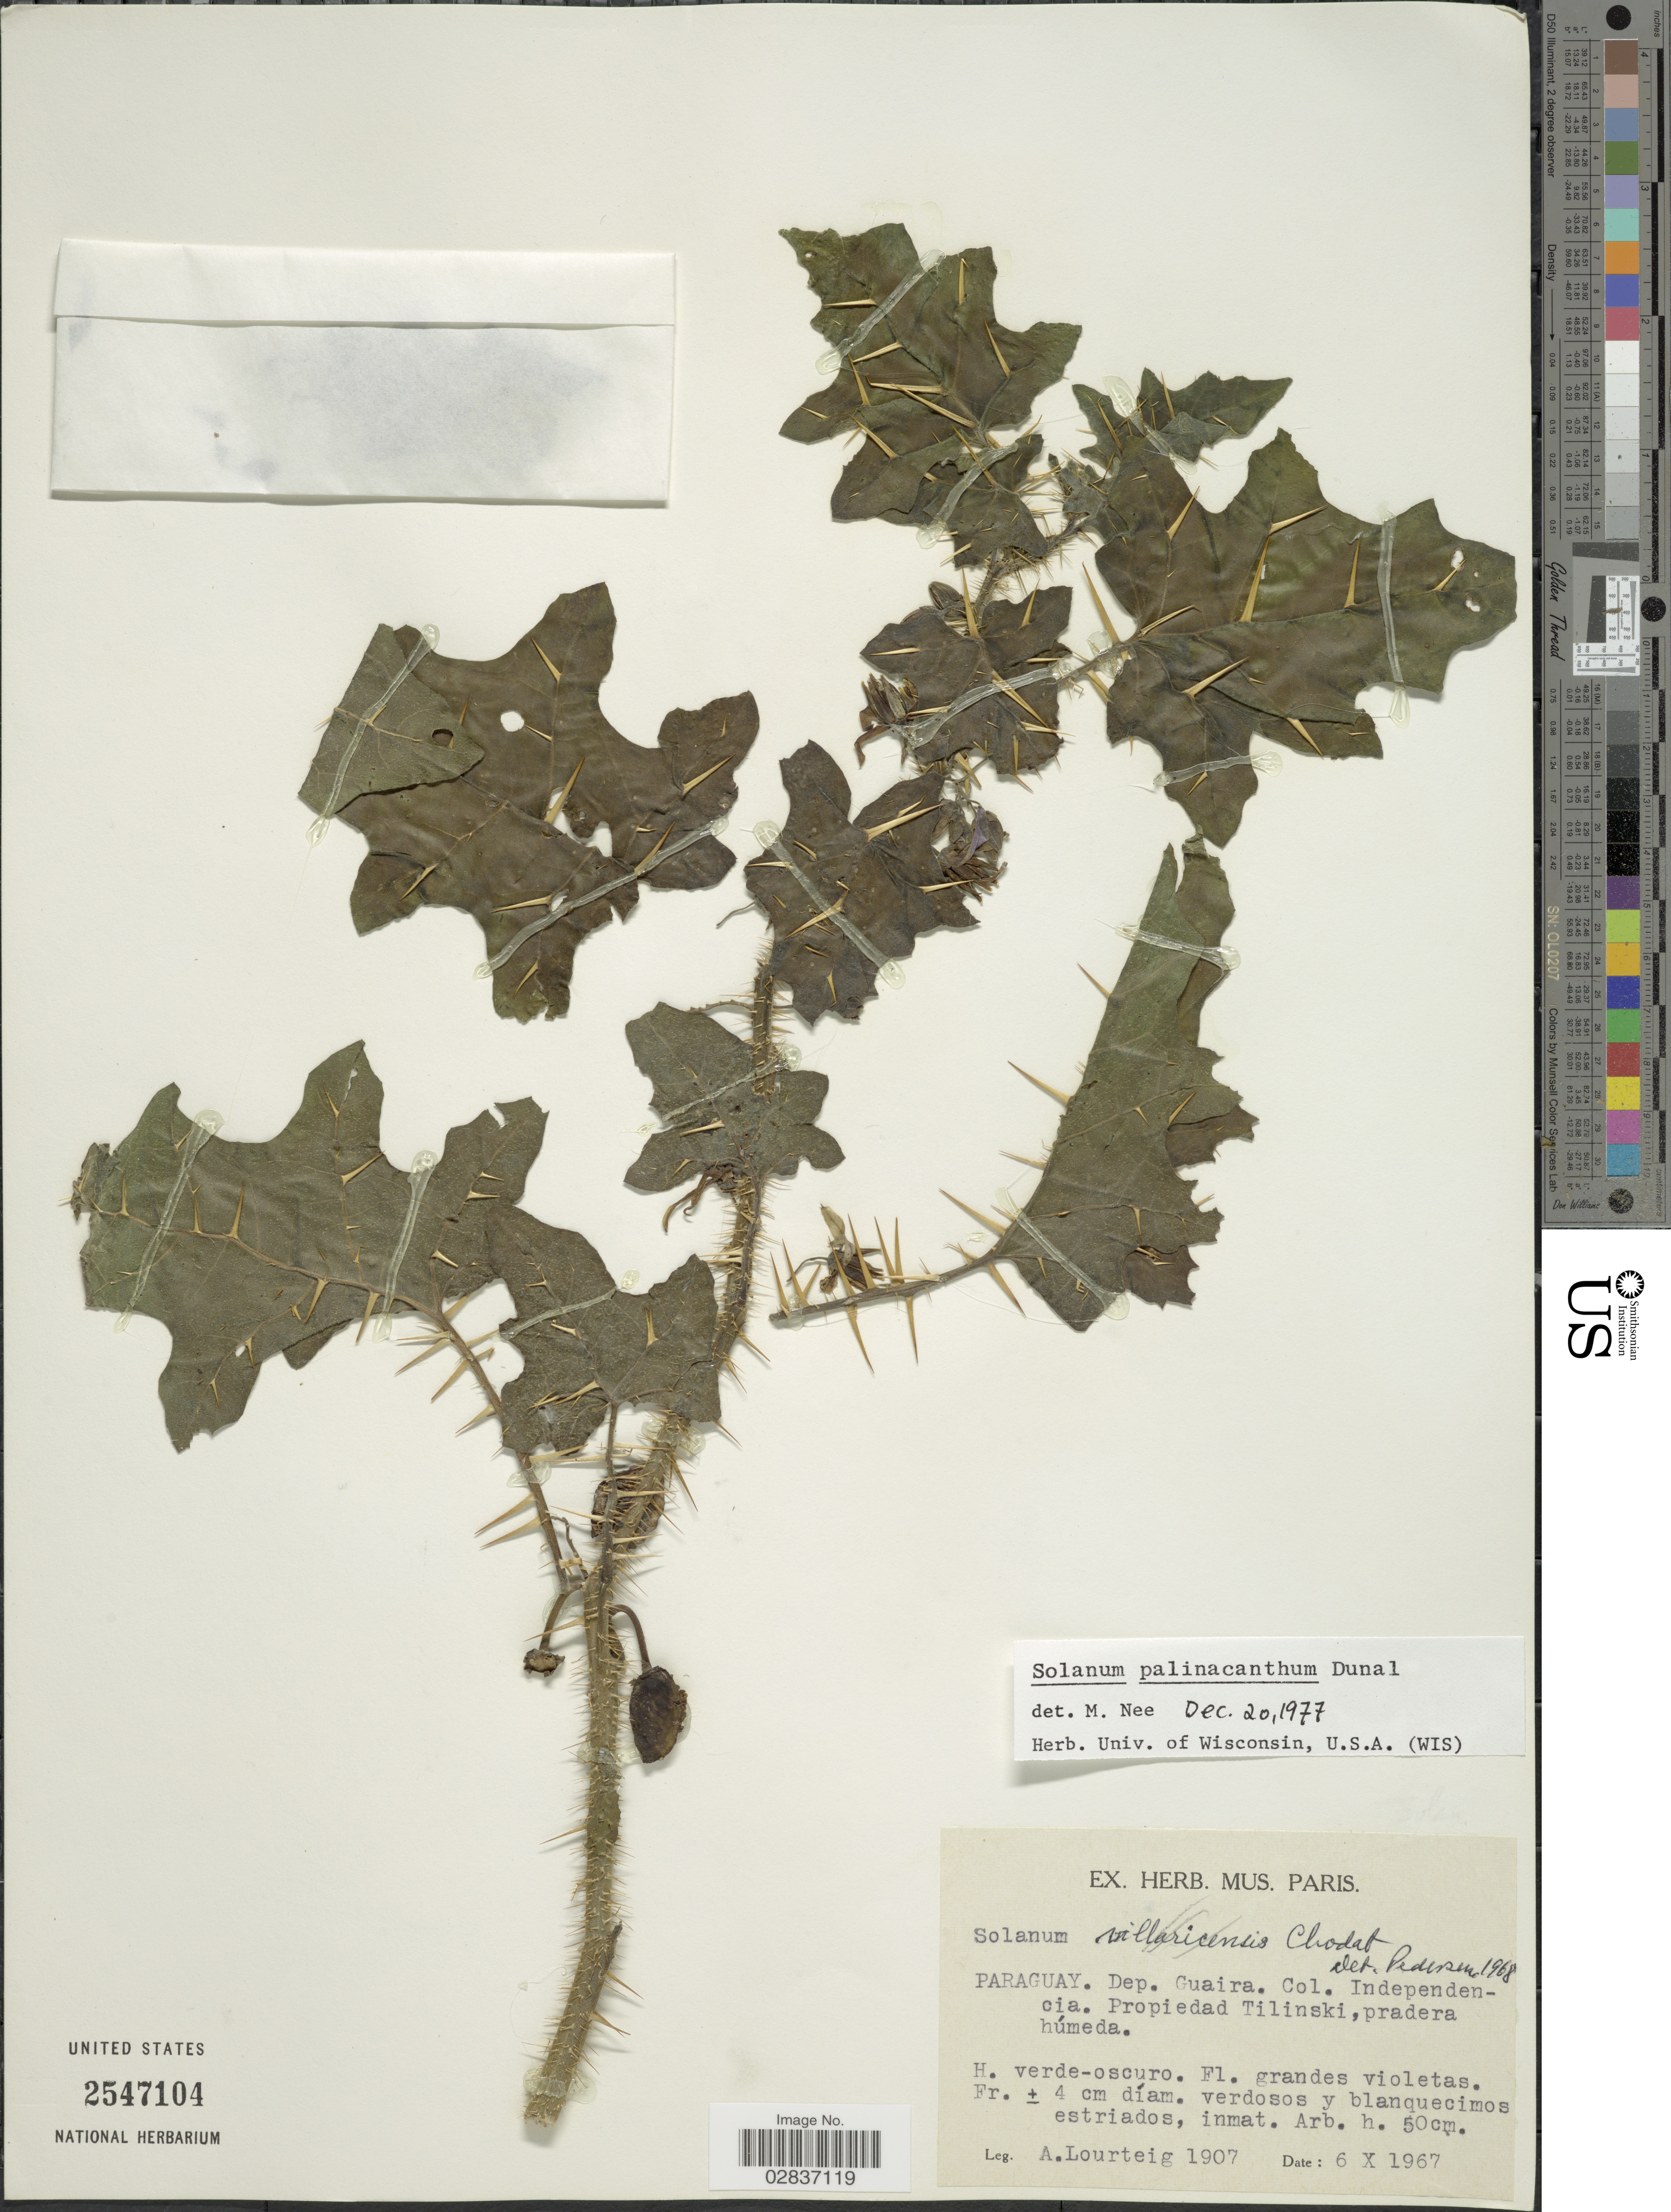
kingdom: Plantae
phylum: Tracheophyta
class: Magnoliopsida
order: Solanales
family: Solanaceae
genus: Solanum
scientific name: Solanum palinacanthum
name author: Dunal in DC.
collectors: A. Lourteig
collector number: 1907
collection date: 1967-10-06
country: Paraguay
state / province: Guaira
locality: Dep. Guaira. Col. Independencia. Propiedad Tilinski.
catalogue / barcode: US 2547104